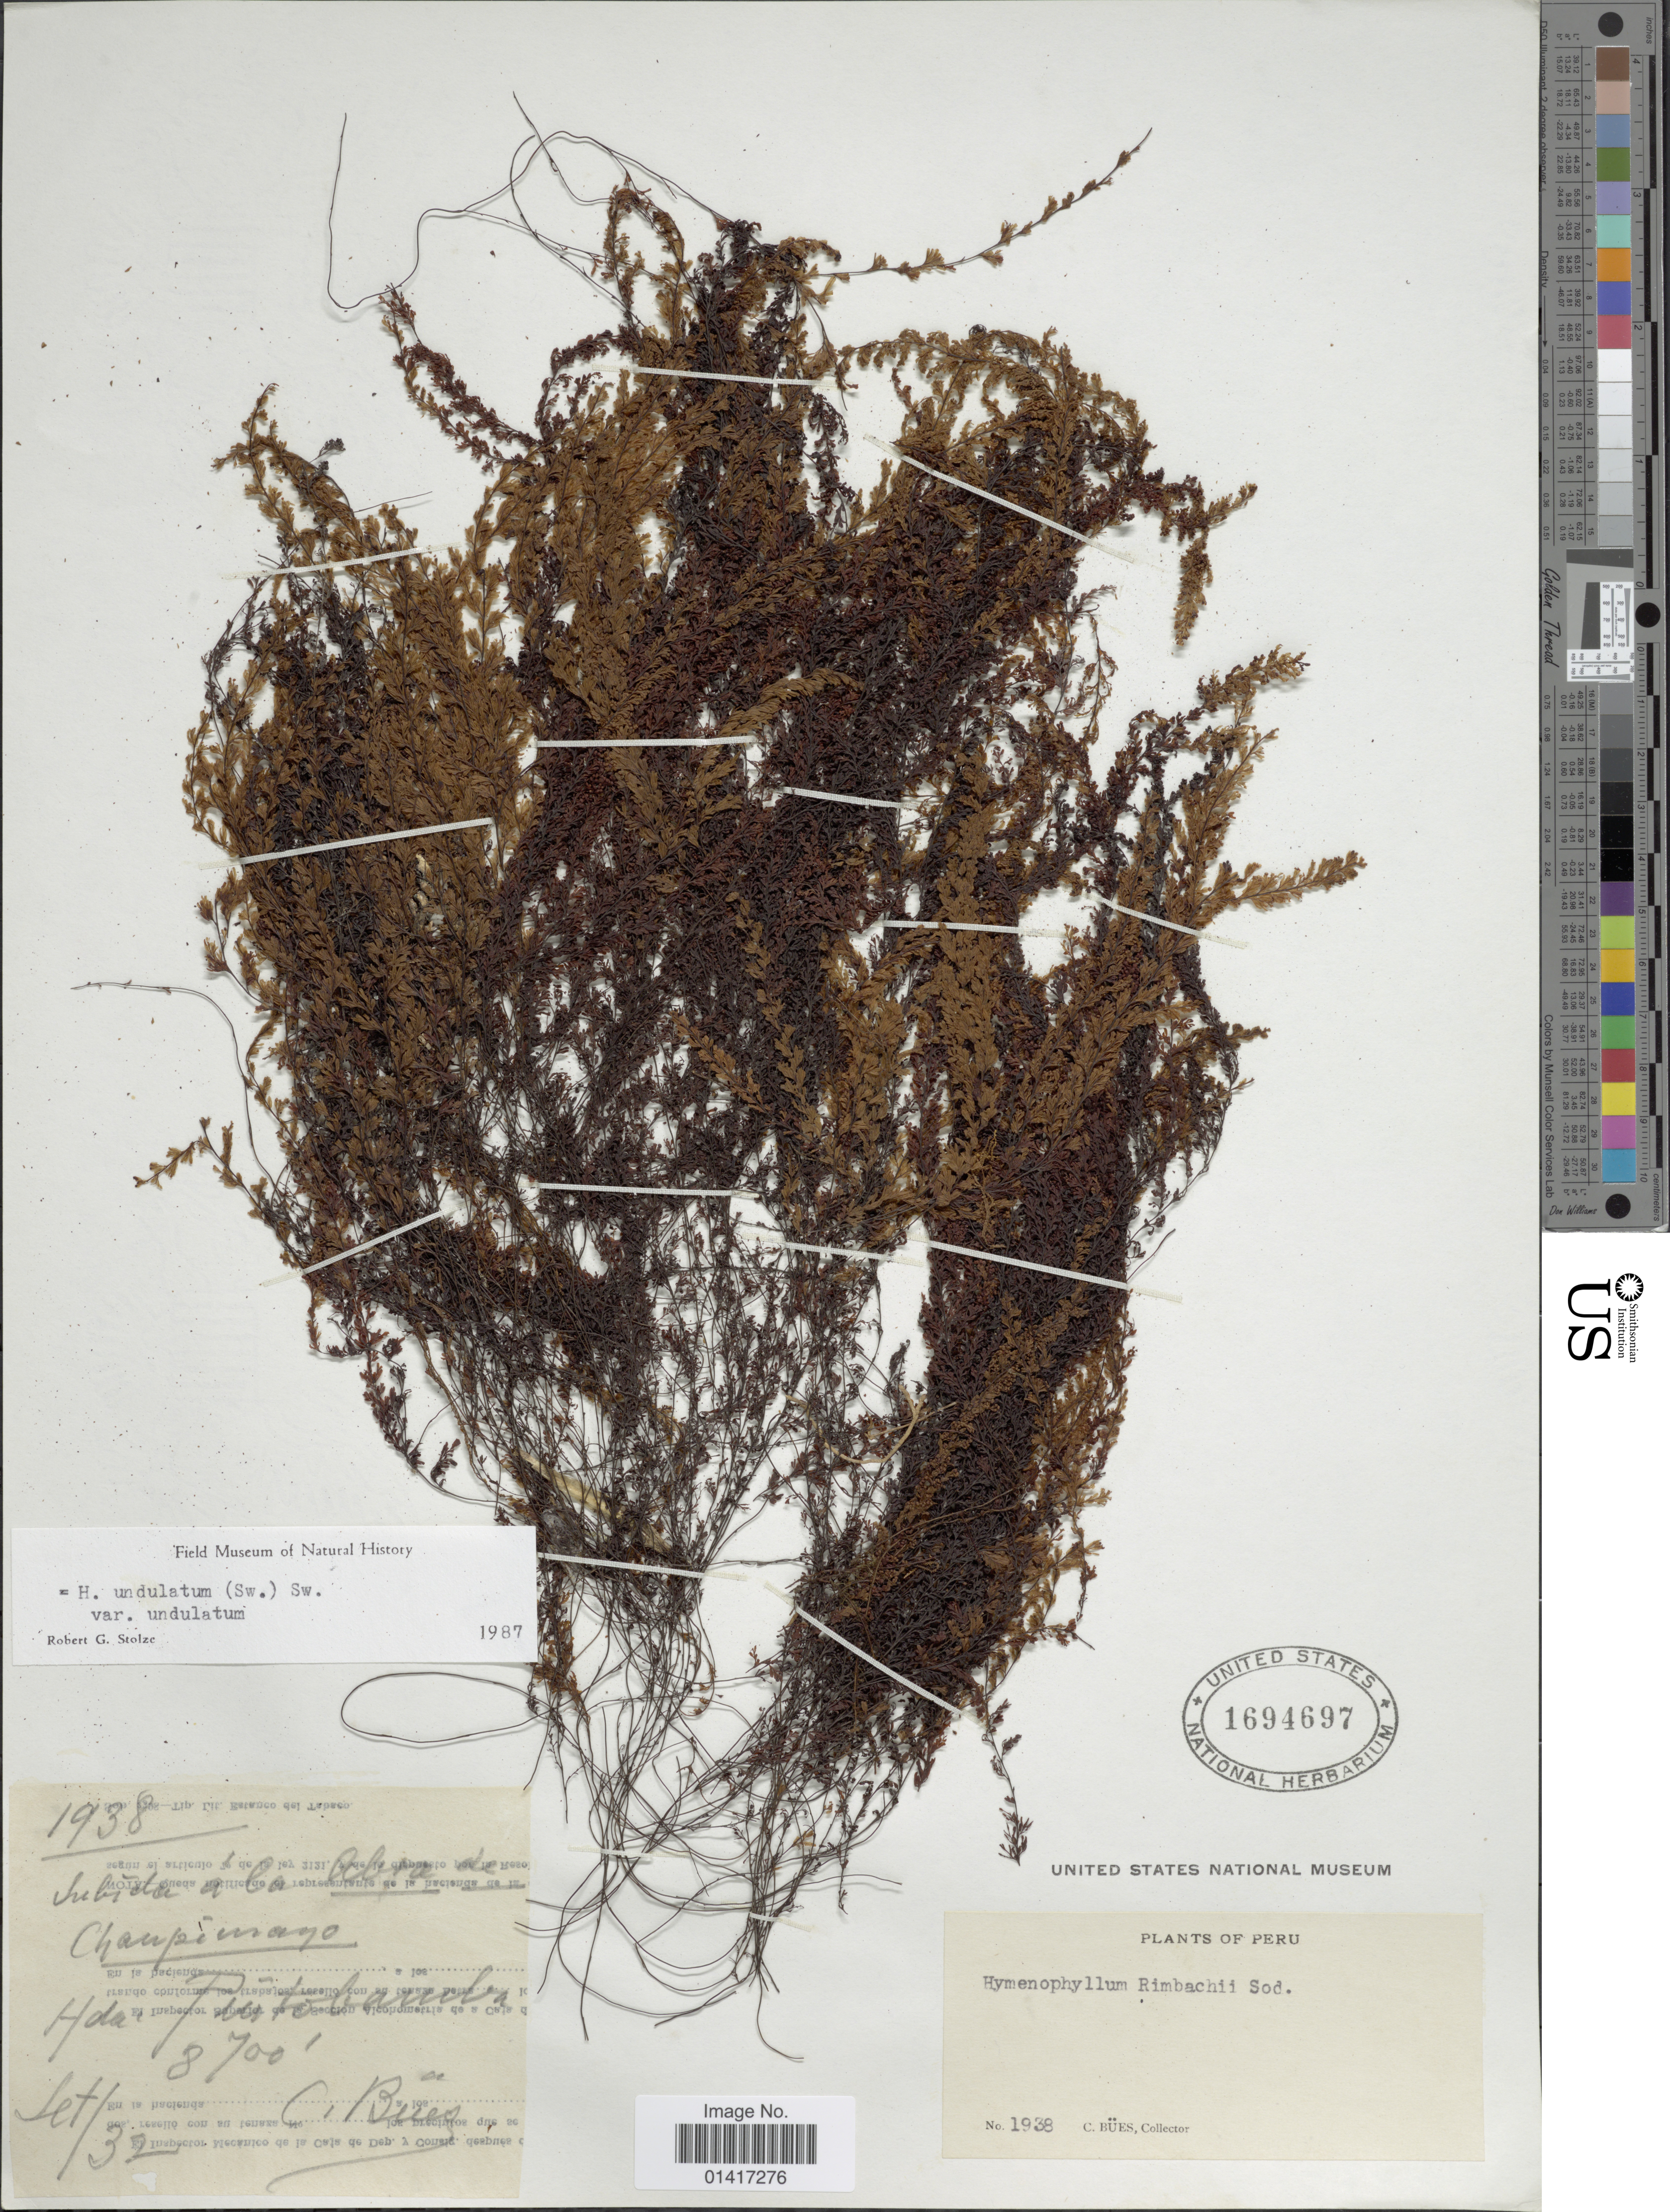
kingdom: Plantae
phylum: Tracheophyta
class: Polypodiopsida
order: Hymenophyllales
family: Hymenophyllaceae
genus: Hymenophyllum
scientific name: Hymenophyllum undulatum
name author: (Sw.) Sw.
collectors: C. Bues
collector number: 1938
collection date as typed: Transcribed d/m/y: /9/32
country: Peru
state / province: Cusco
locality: Subida a la Abra de Chaupimayo. Hda Pintobamba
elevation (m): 2652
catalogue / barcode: US 1694697